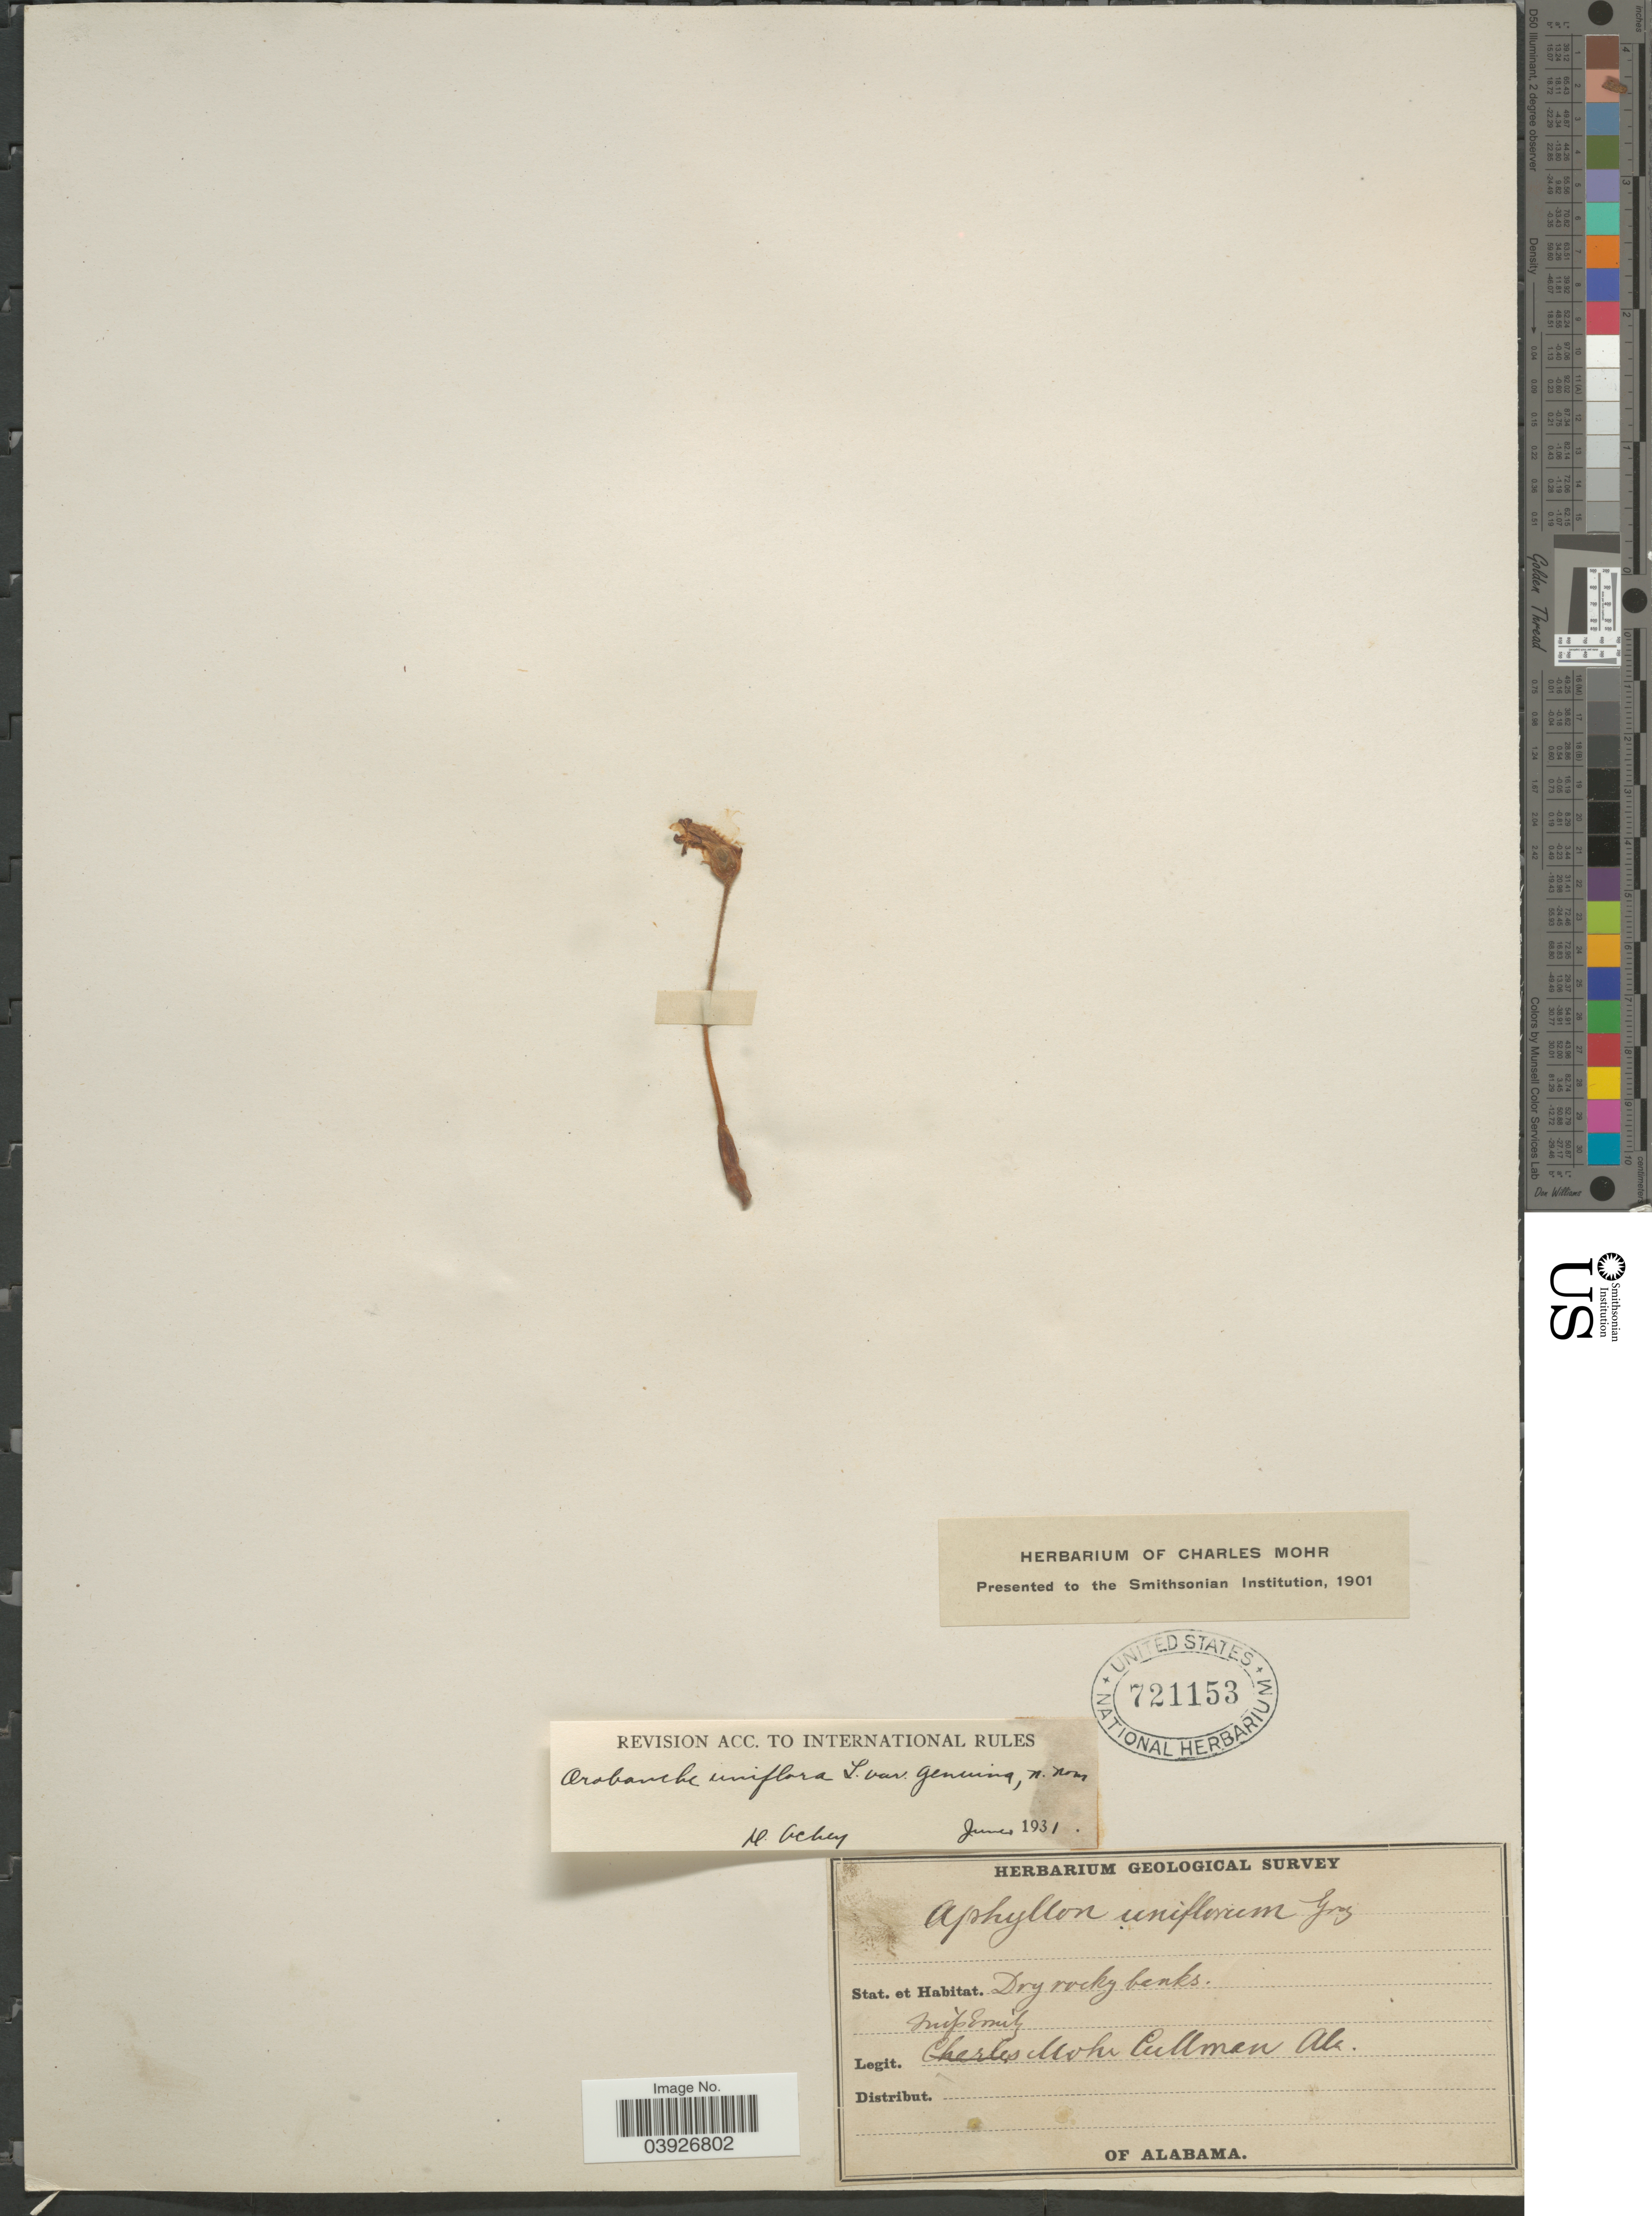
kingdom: Plantae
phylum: Tracheophyta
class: Magnoliopsida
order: Lamiales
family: Orobanchaceae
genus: Aphyllon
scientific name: Aphyllon uniflorum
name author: A. Gray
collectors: E. Mohr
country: United States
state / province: Alabama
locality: Cullman.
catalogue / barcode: US 721153